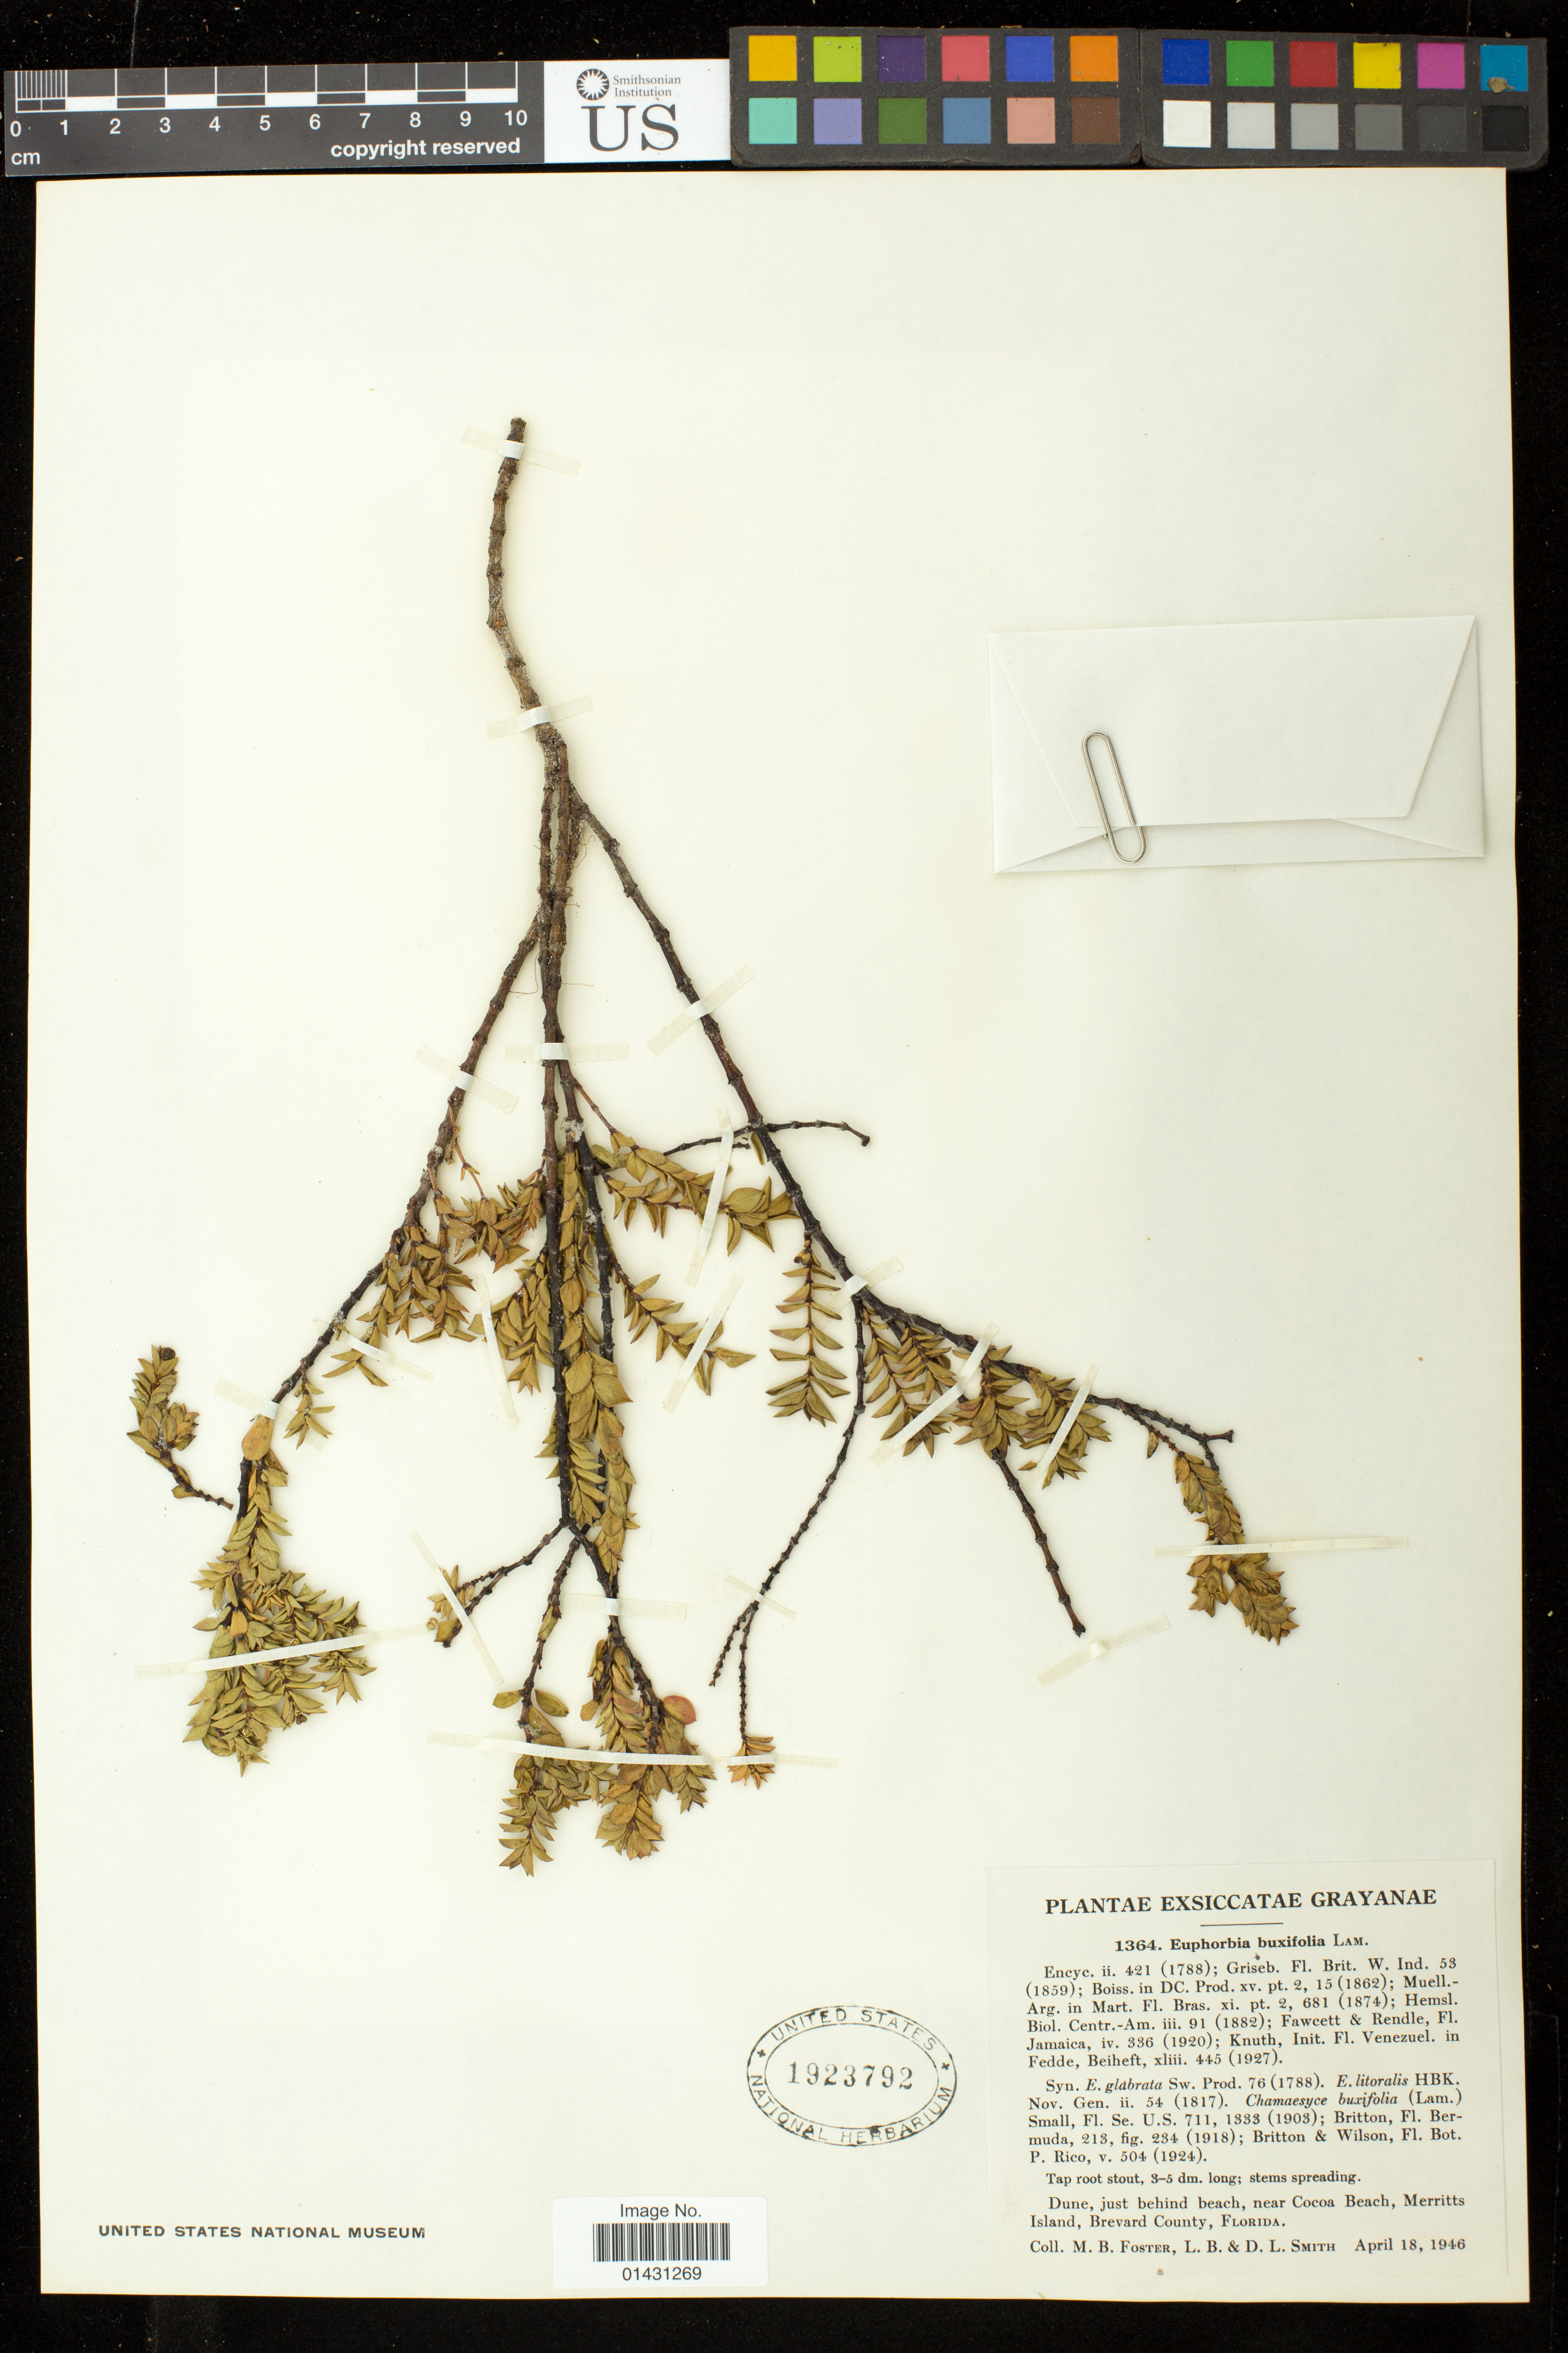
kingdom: Plantae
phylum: Tracheophyta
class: Magnoliopsida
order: Malpighiales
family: Euphorbiaceae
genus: Euphorbia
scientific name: Euphorbia mesembryanthemifolia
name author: Jacq.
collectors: M. B. Foster, L. Smith & D. L. Smith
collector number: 1364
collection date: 1946-04-18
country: United States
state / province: Florida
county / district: Brevard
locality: Dune, just behind beach, near Cocoa Beach, Merritts Island.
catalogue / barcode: US 1923792